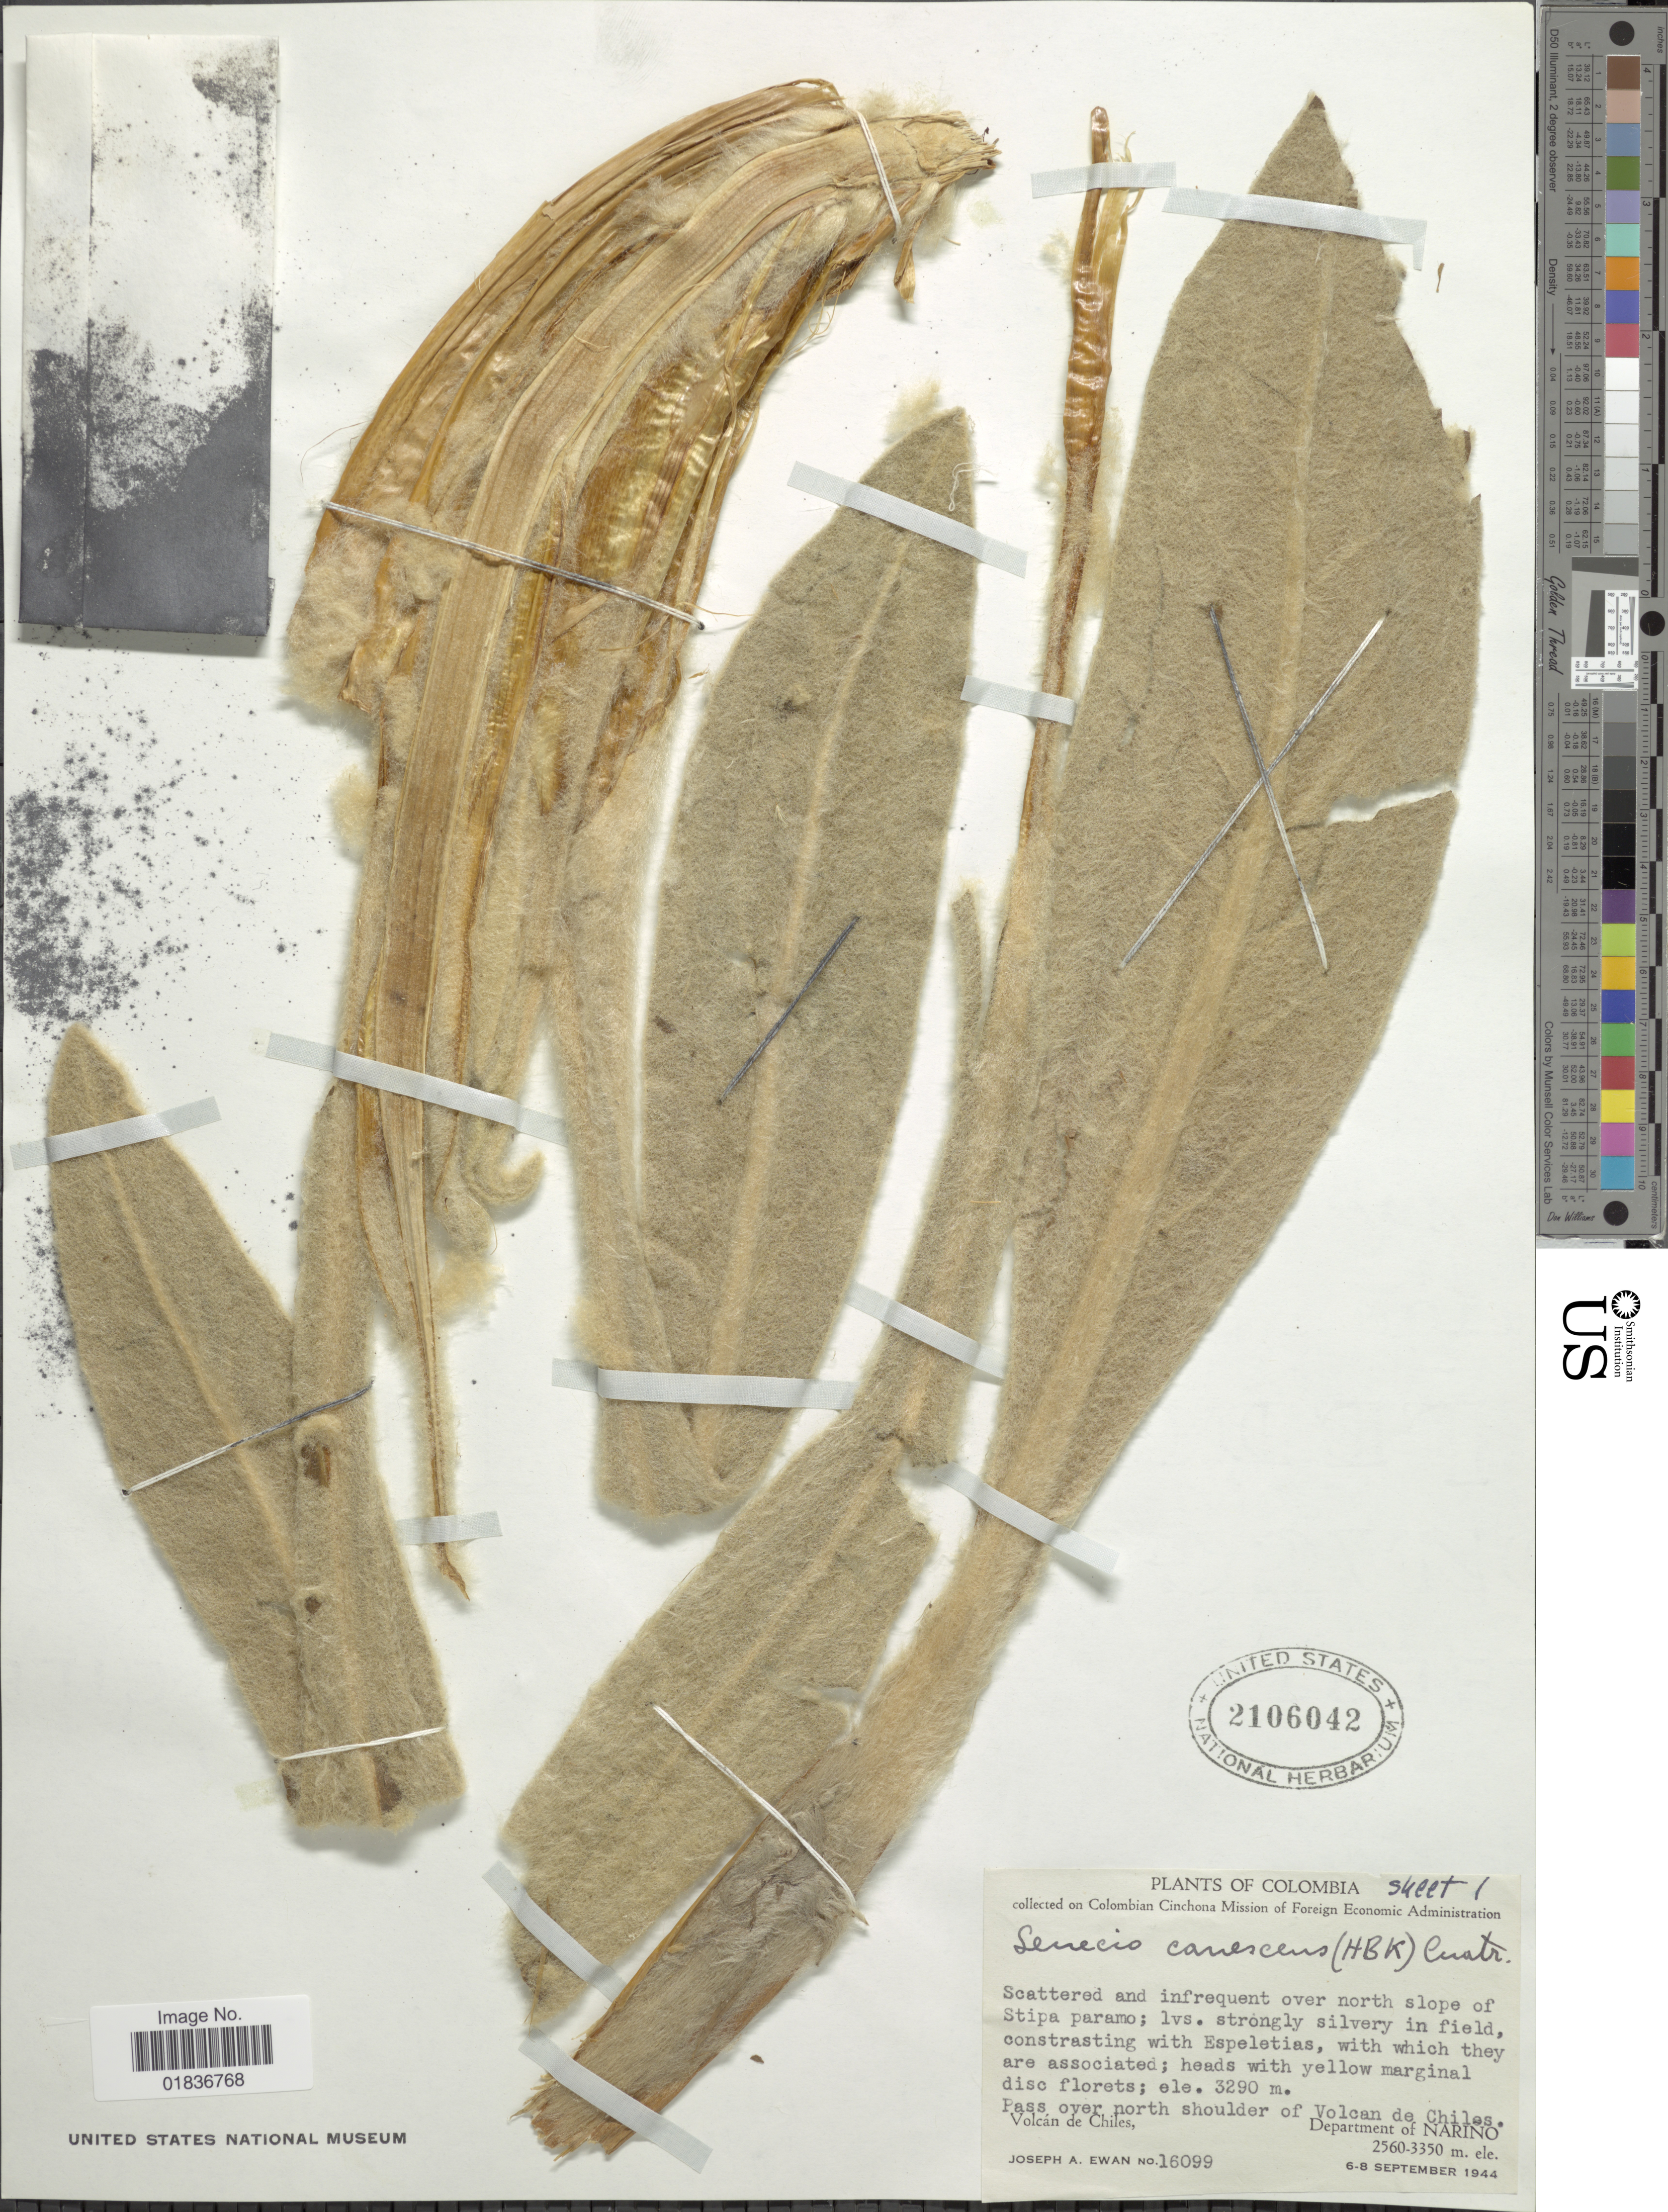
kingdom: Plantae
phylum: Tracheophyta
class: Magnoliopsida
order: Asterales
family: Asteraceae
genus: Senecio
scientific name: Senecio canescens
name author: (Bonpl.) Cuatrec.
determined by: Salomon, Luciana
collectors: J. A. Ewan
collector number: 16099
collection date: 1944-09-06/1944-09-08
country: Colombia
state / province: Nariño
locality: Pass over north shoulder of Volcan de Chiles. Department of Nariño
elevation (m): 2560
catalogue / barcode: US 2106042